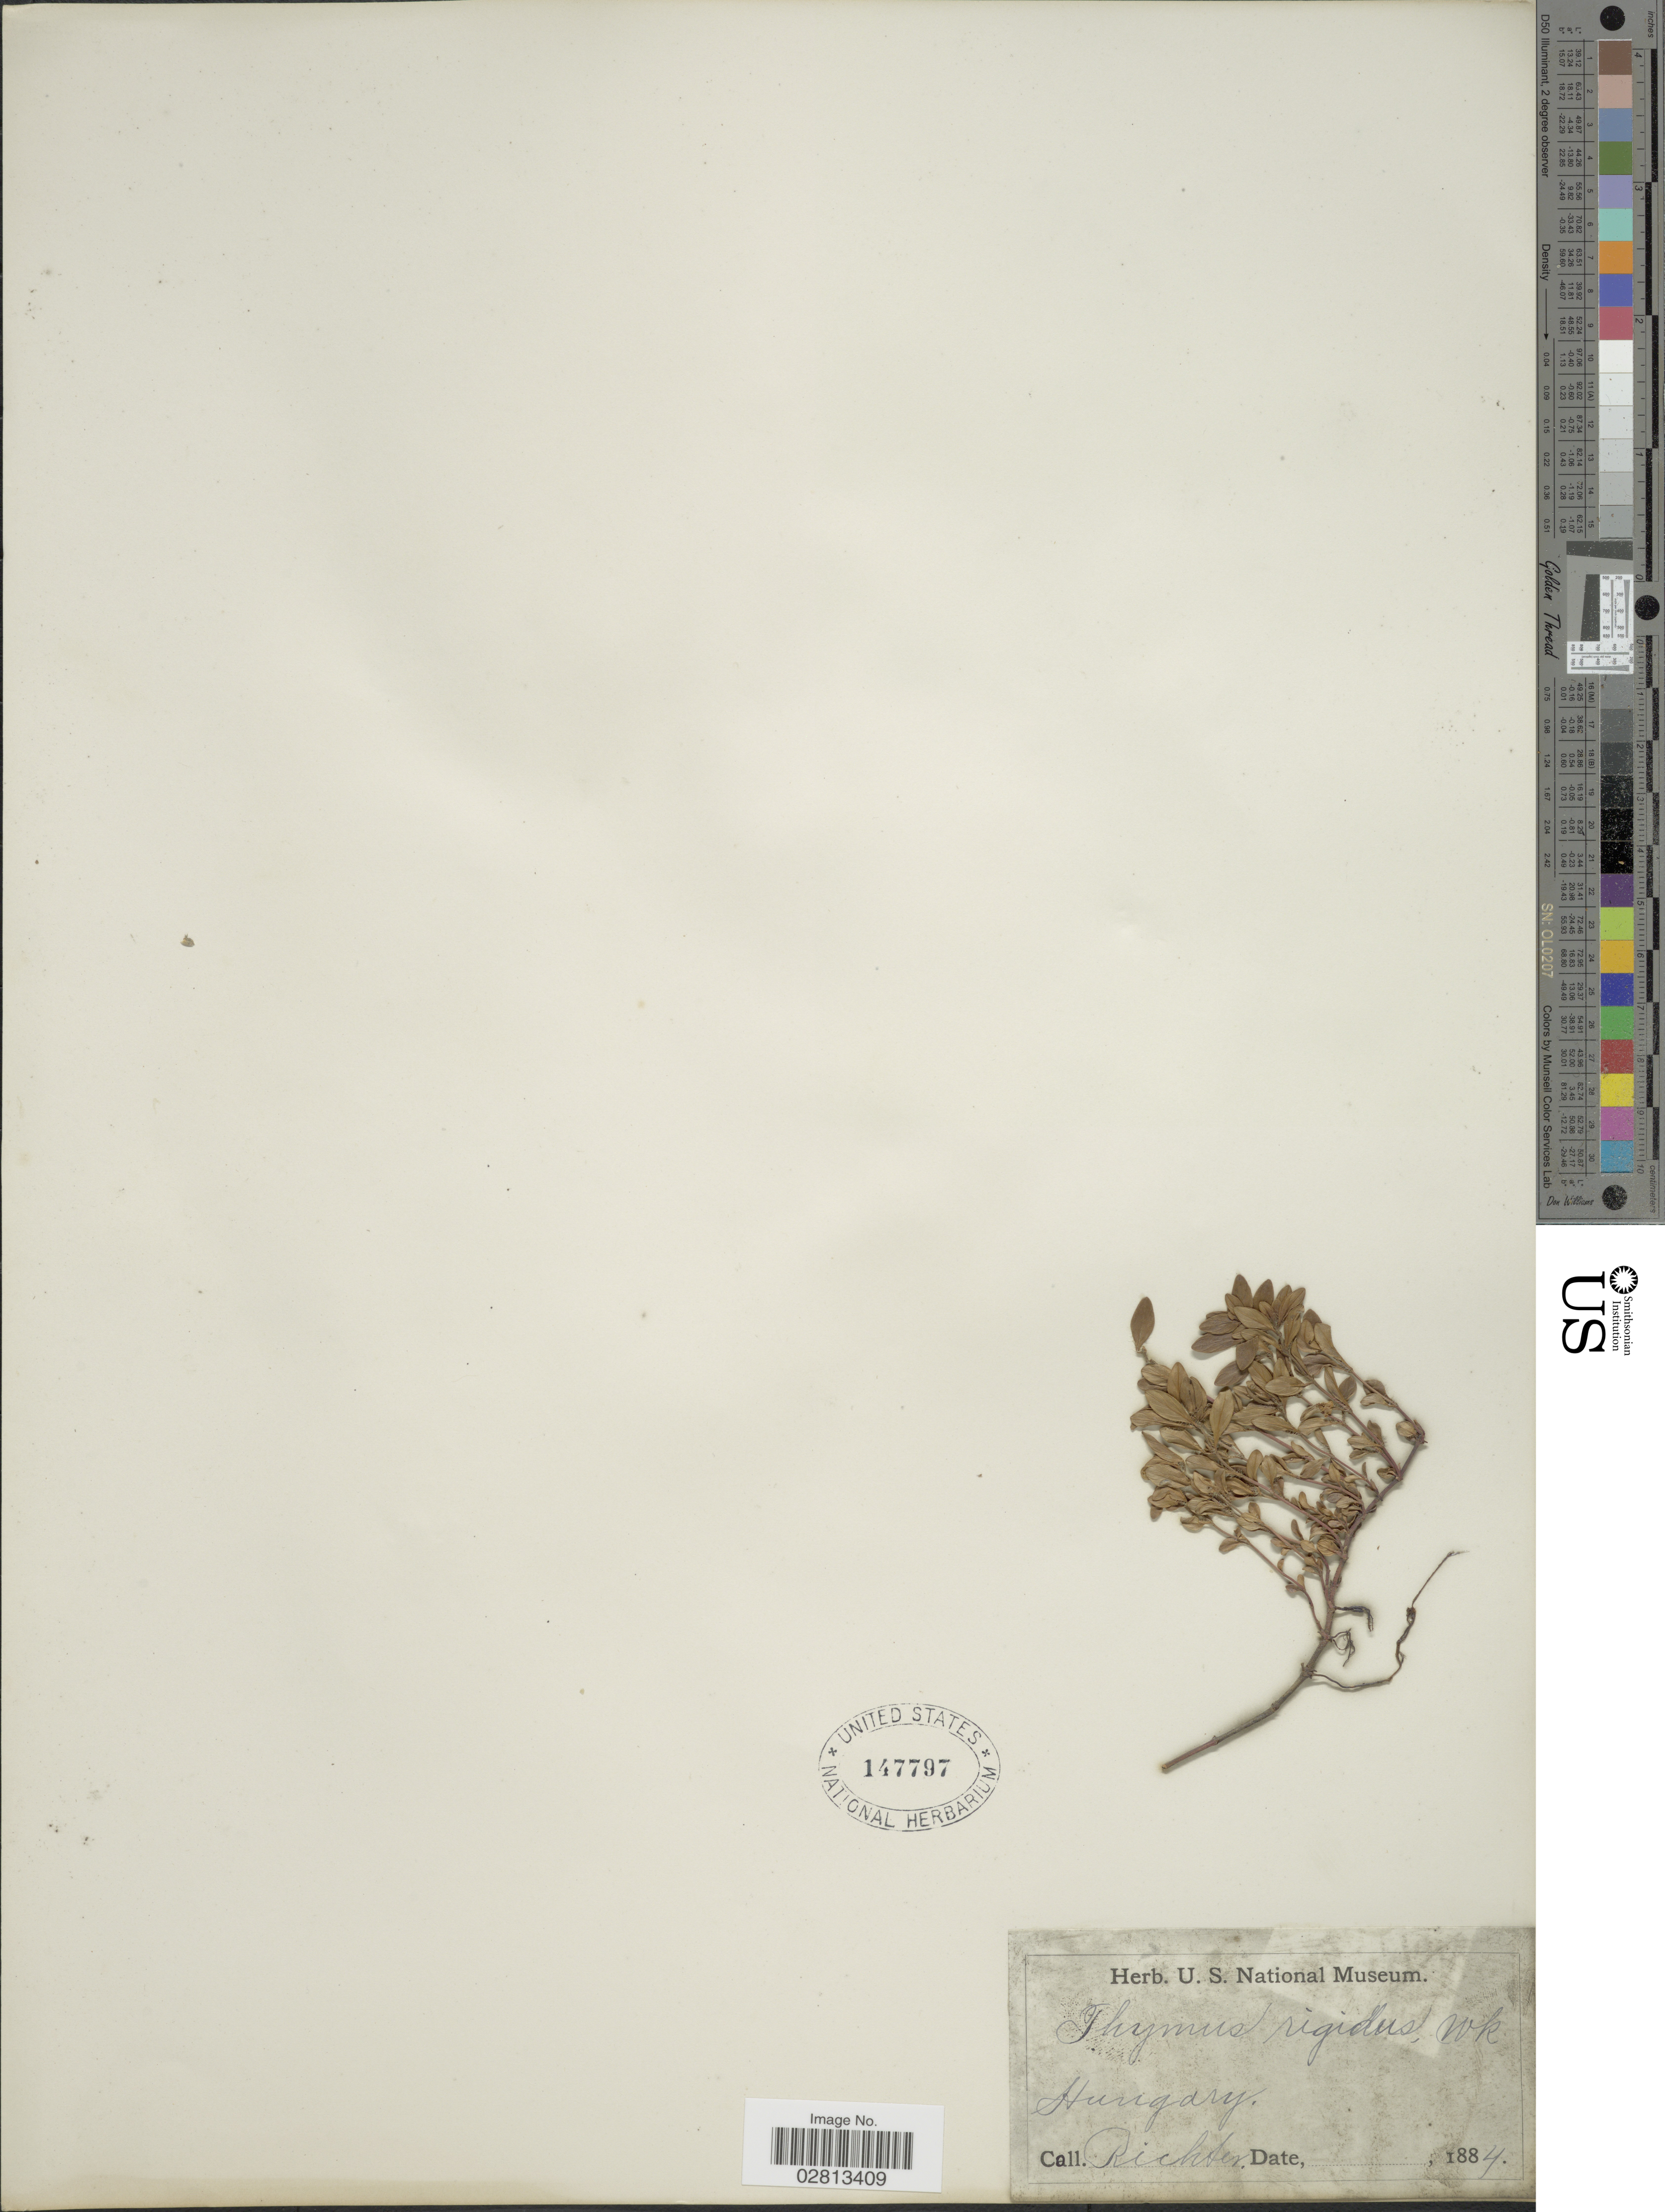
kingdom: Plantae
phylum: Tracheophyta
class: Magnoliopsida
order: Lamiales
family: Lamiaceae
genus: Thymus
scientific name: Thymus rigidus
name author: Rchb. ex Besser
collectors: -- Richter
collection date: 1884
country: Hungary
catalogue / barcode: US 147797